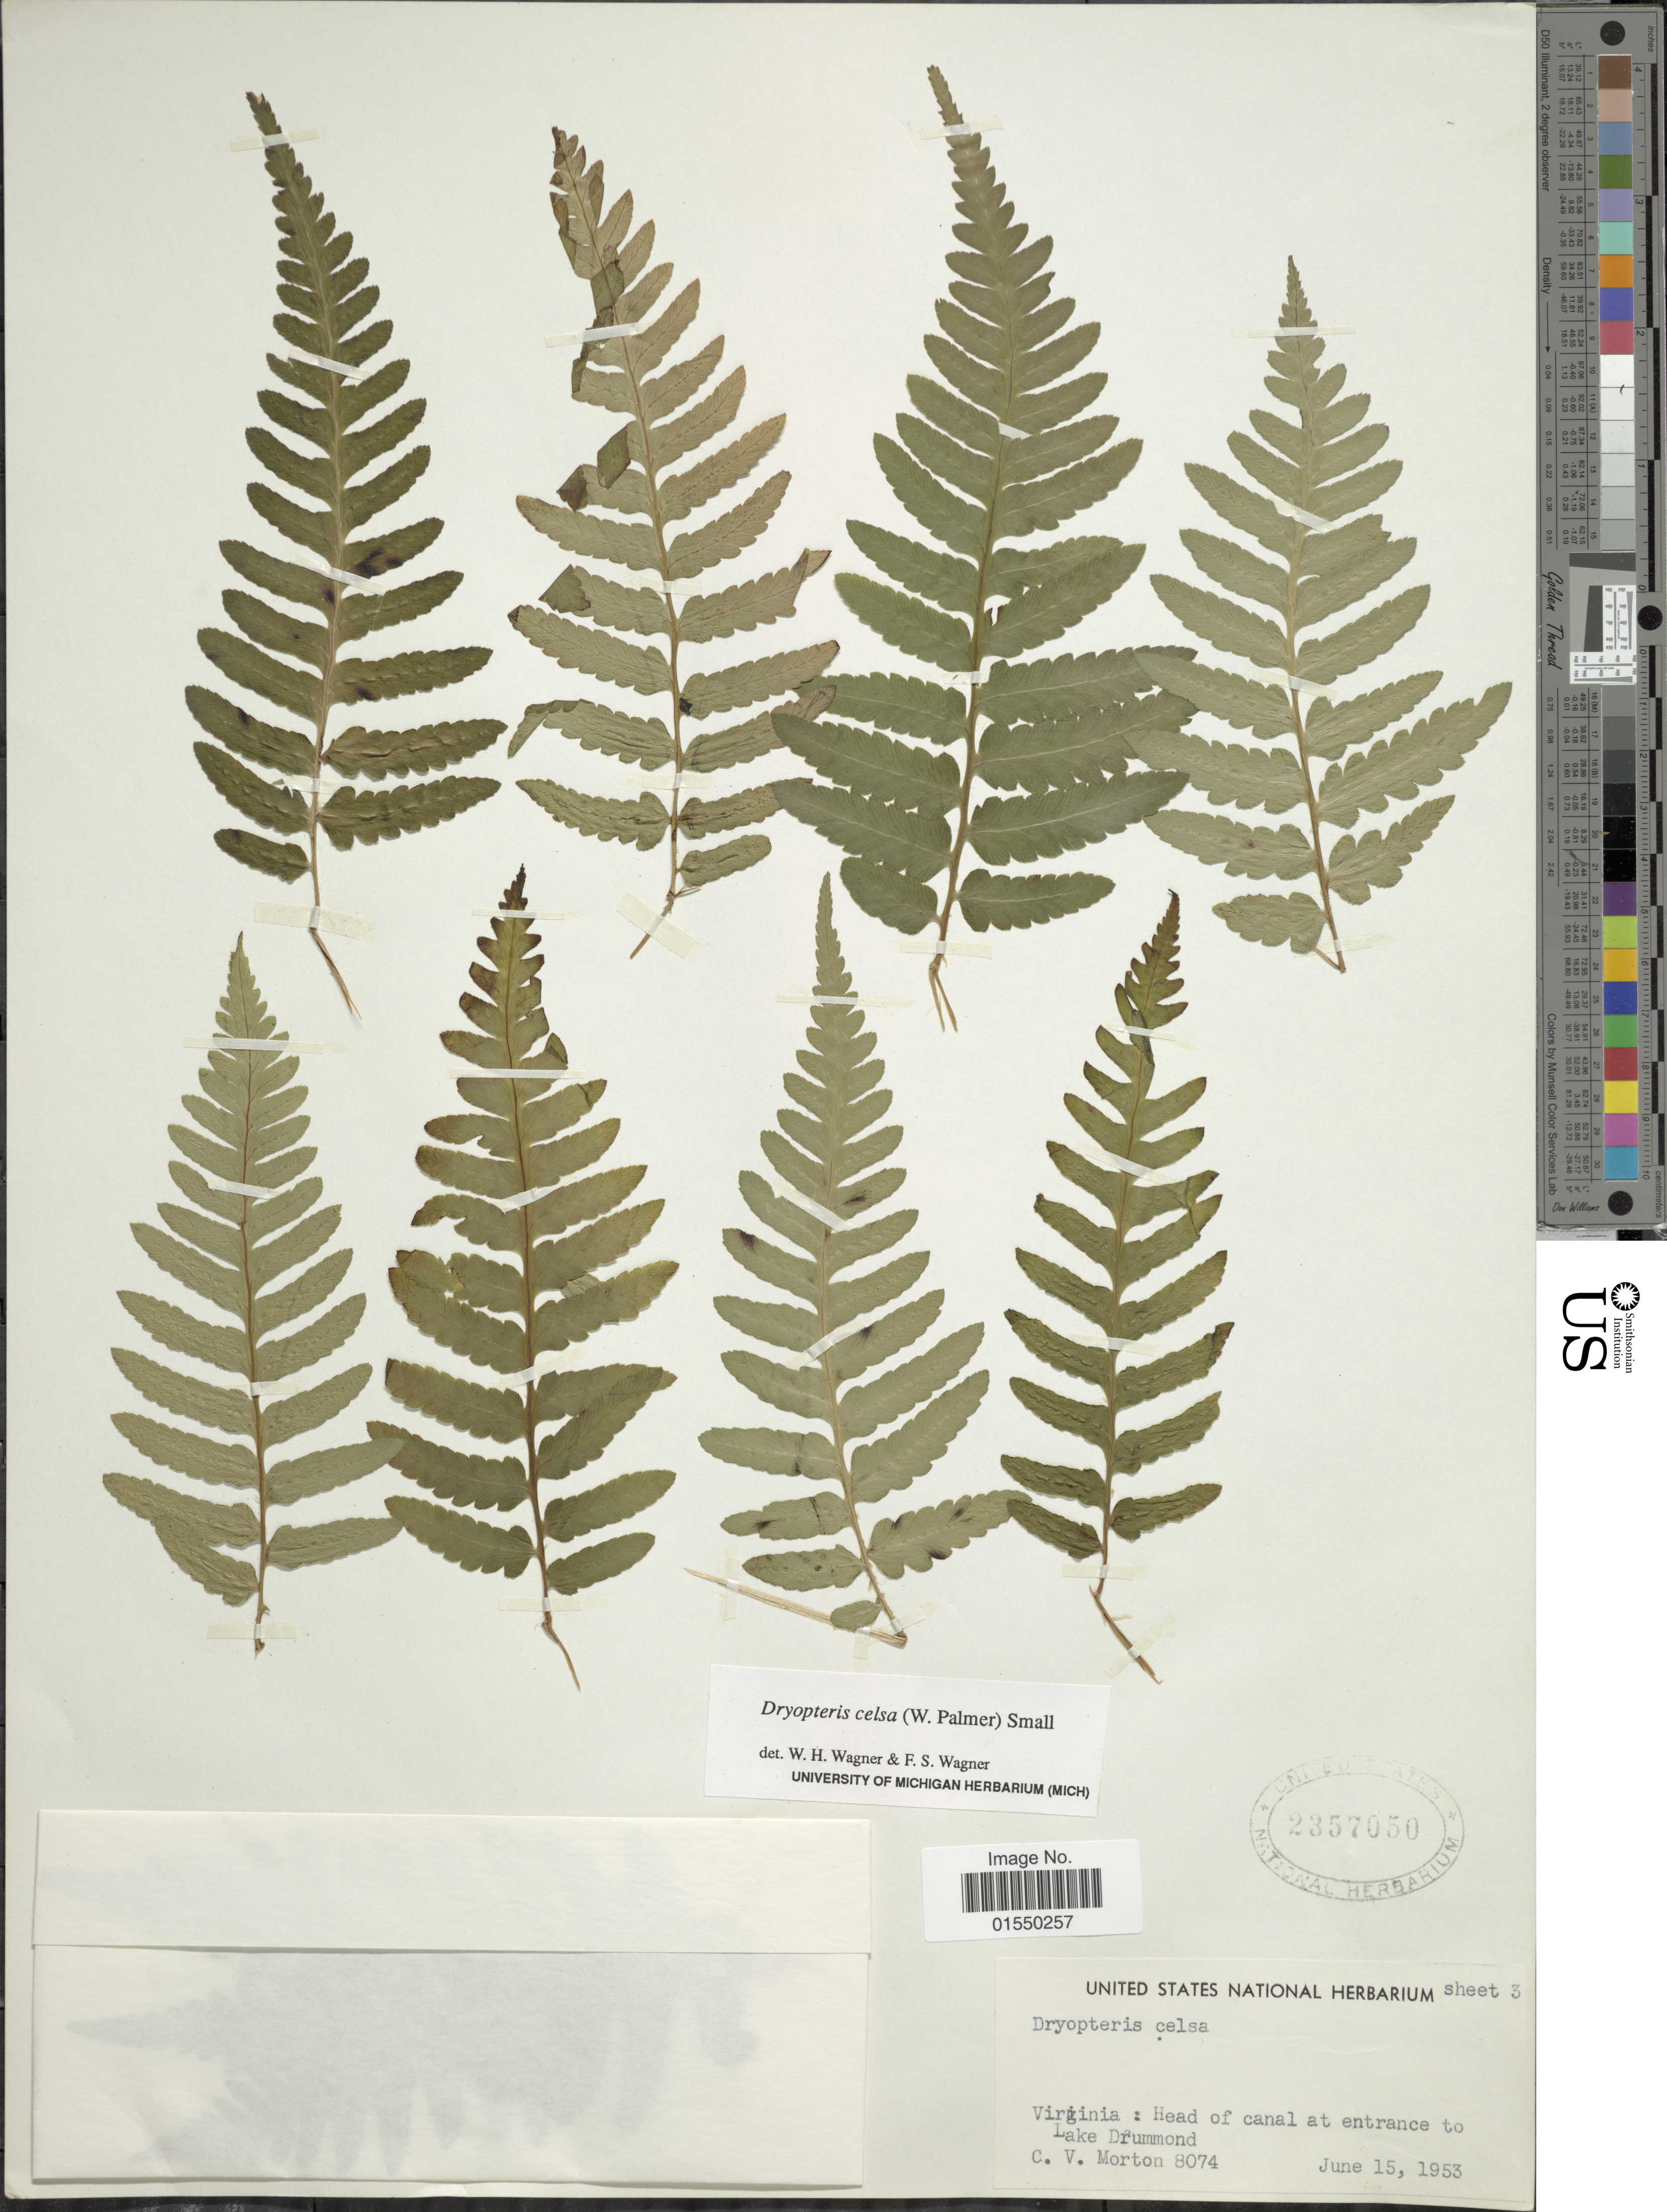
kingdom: Plantae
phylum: Tracheophyta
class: Polypodiopsida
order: Polypodiales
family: Dryopteridaceae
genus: Dryopteris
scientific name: Dryopteris celsa (W. Palmer) Knowlt., W. Palmer & C.L. Pollard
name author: (W. Palmer) Knowlt. et al.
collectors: C. V. Morton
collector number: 8074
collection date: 1953-06-15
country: United States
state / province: Virginia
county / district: City of Chesapeake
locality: Virginia: Head of canal at entrance to Lake Drummond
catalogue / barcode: US 2357050